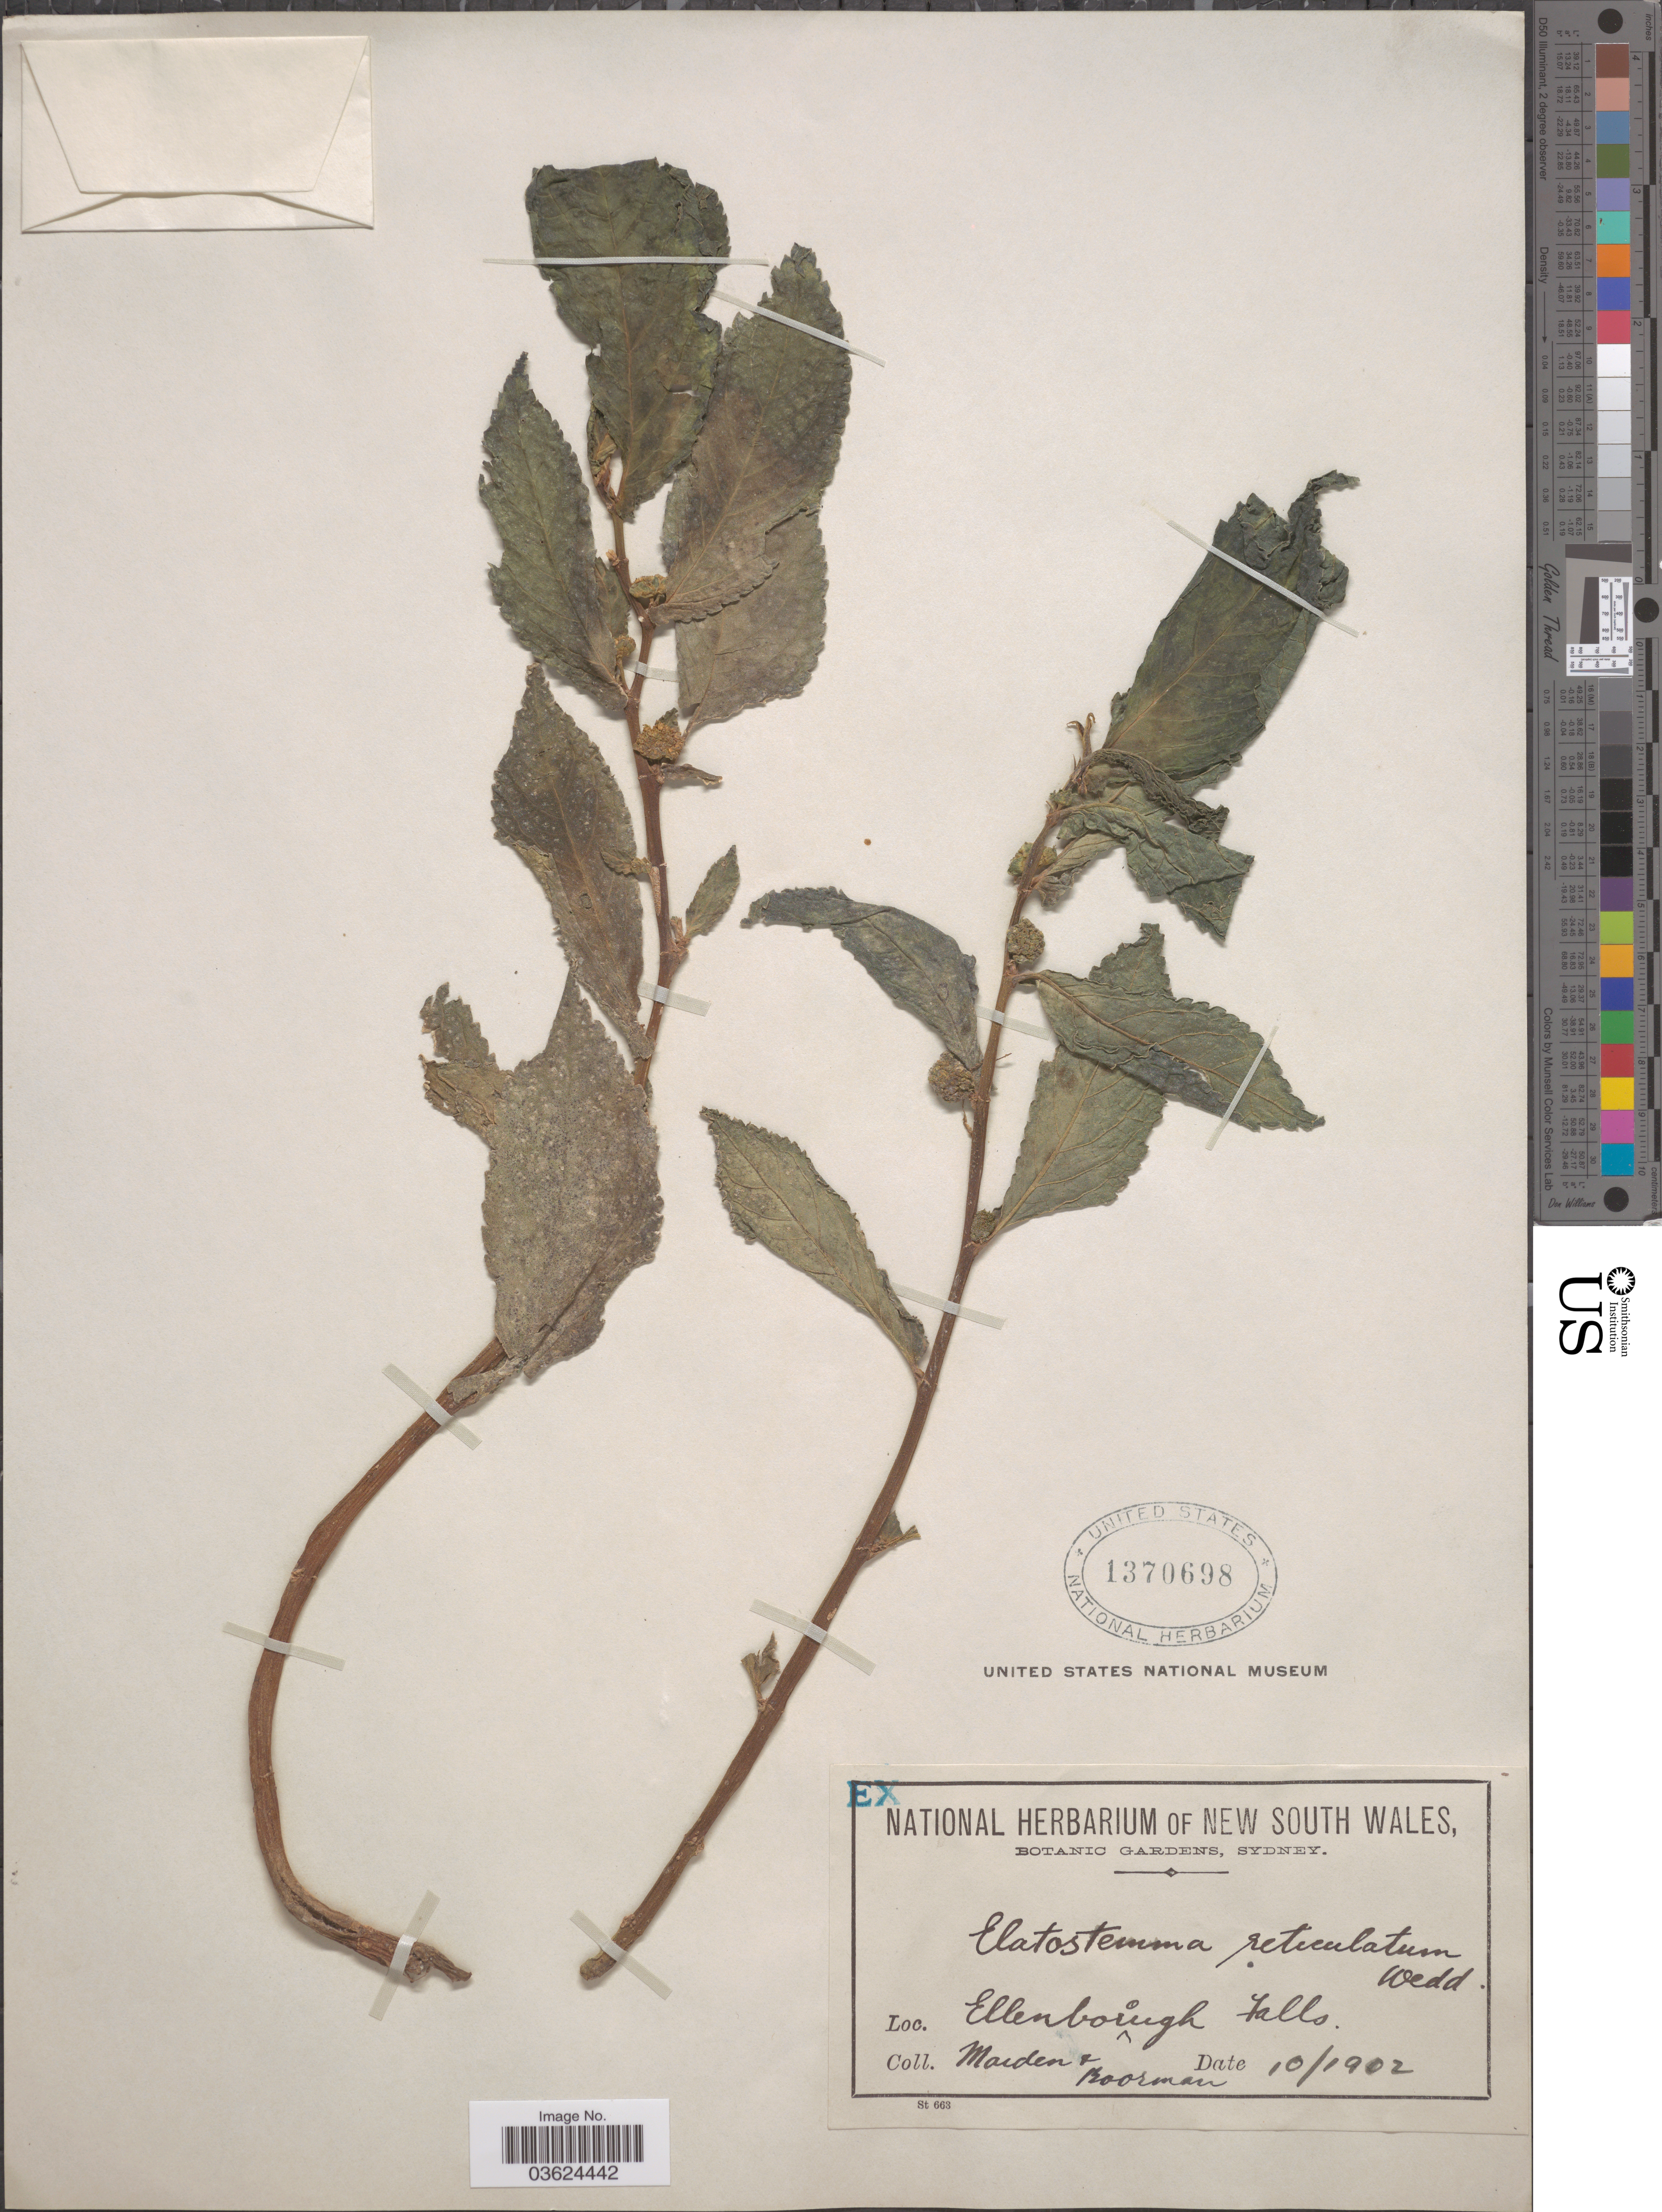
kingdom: Plantae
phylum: Tracheophyta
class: Magnoliopsida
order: Rosales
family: Urticaceae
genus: Elatostema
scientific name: Elatostema reticulatum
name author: Wedd.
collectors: Maiden & -. Boorman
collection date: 1902-10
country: Australia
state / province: New South Wales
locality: Ellenborough Falls.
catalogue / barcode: US 1370698